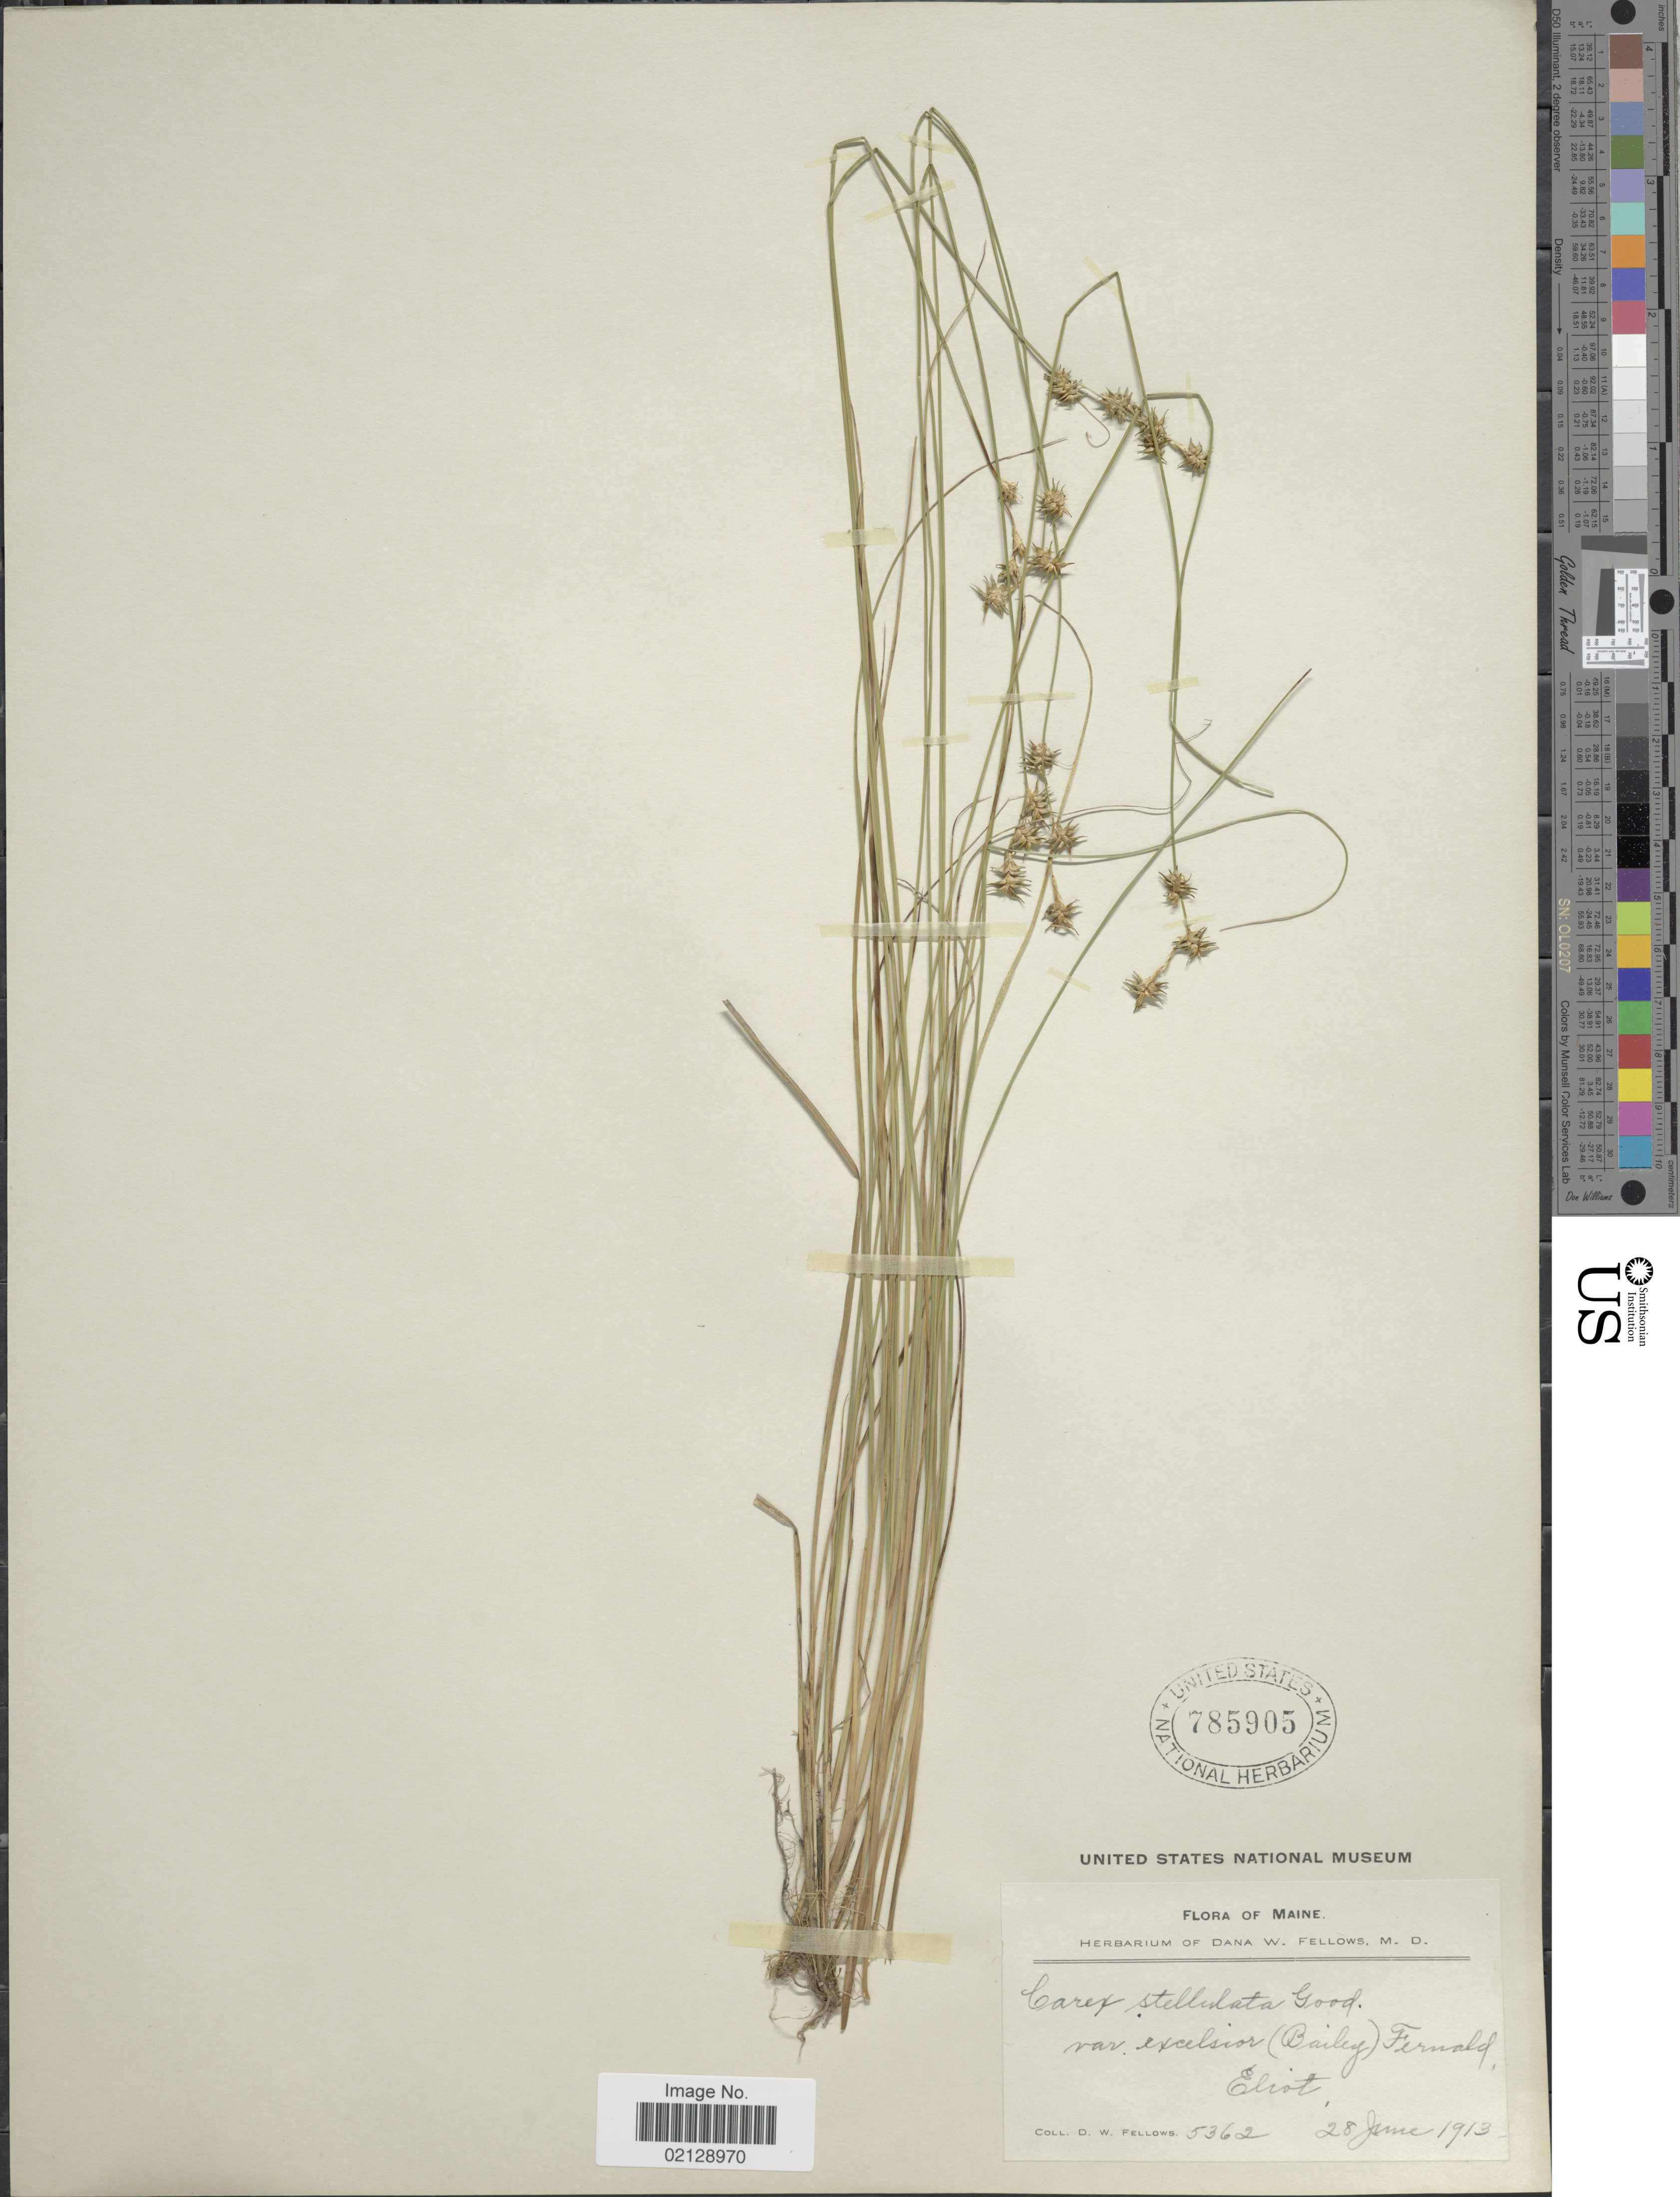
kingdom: Plantae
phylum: Tracheophyta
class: Liliopsida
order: Poales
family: Cyperaceae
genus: Carex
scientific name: Carex echinata subsp. echinata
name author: Murray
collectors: D. W. Fellows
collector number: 5362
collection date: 1913-06-28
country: United States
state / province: Maine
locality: Eliot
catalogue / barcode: US 785905